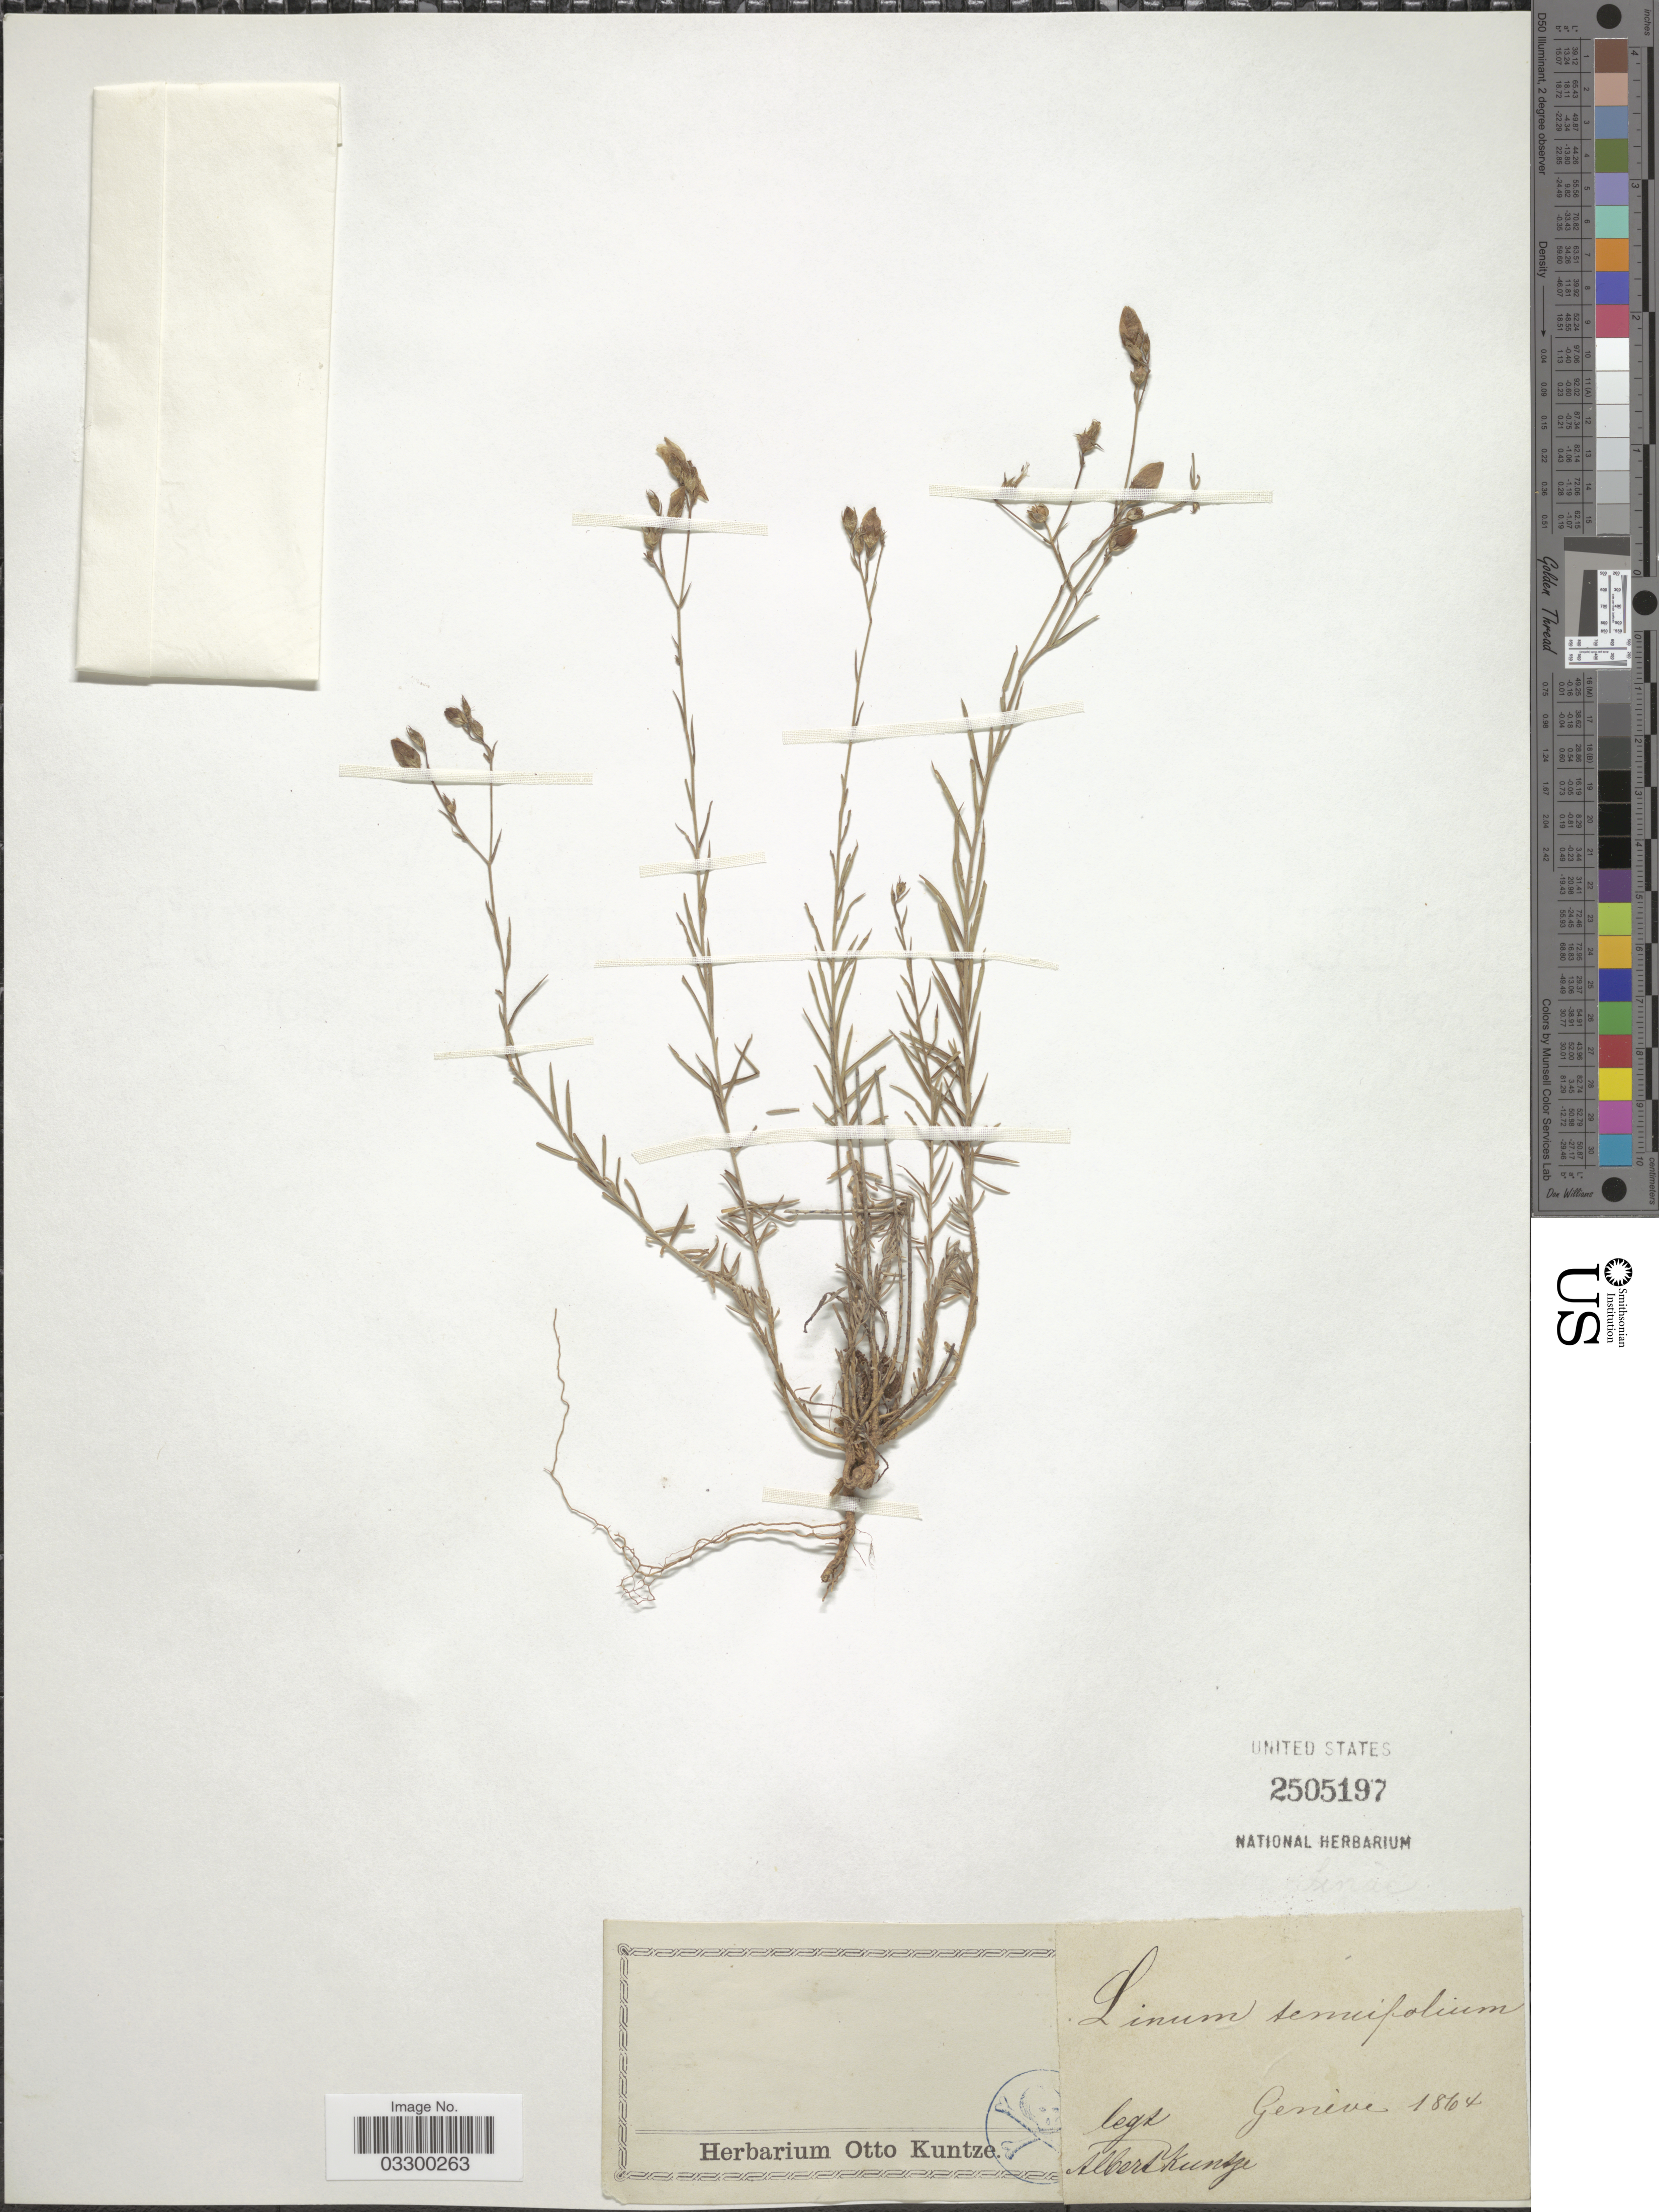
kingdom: Plantae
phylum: Tracheophyta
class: Magnoliopsida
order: Malpighiales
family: Linaceae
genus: Linum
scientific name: Linum tenuifolium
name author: L.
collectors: A. Kuntze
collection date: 1864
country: Switzerland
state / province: Genève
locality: Geneve.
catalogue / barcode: US 2505197